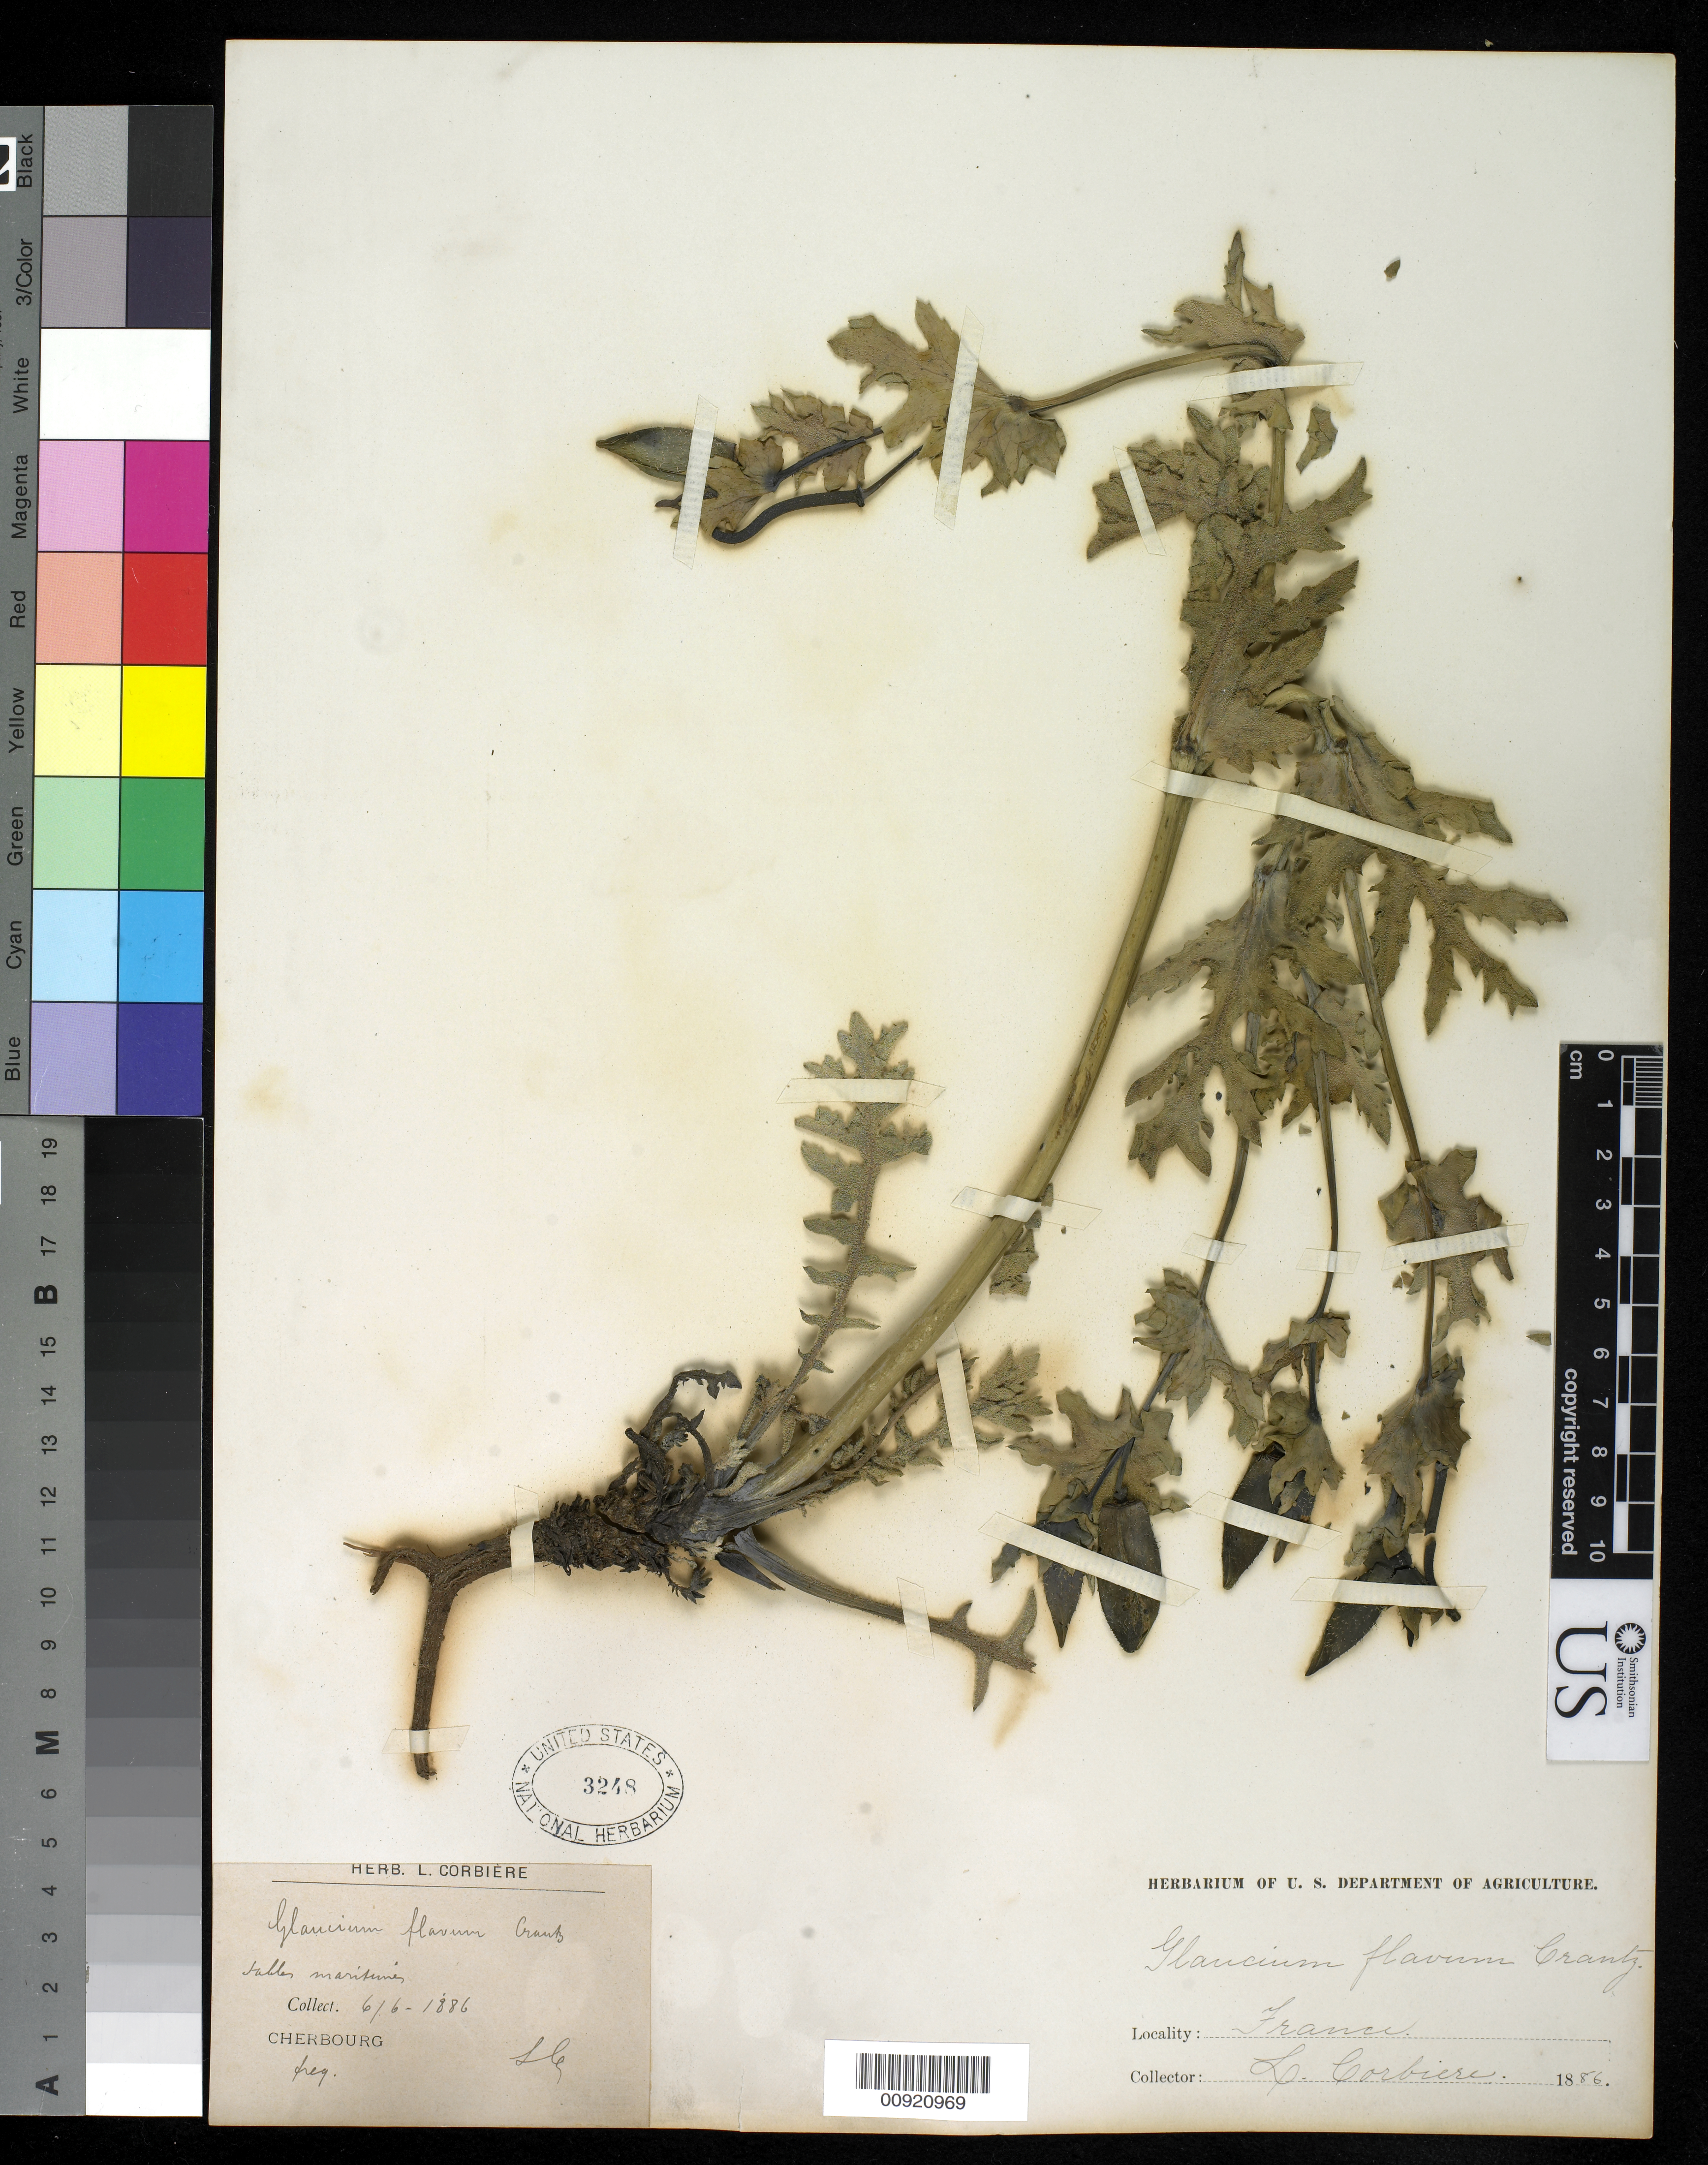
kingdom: Plantae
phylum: Tracheophyta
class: Magnoliopsida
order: Ranunculales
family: Papaveraceae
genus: Glaucium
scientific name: Glaucium flavum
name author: Crantz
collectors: L. Corbière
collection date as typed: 06 Jun 1886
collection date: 1886-06-06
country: France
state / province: Normandie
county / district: Manche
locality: Cherbourg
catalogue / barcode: US 3248